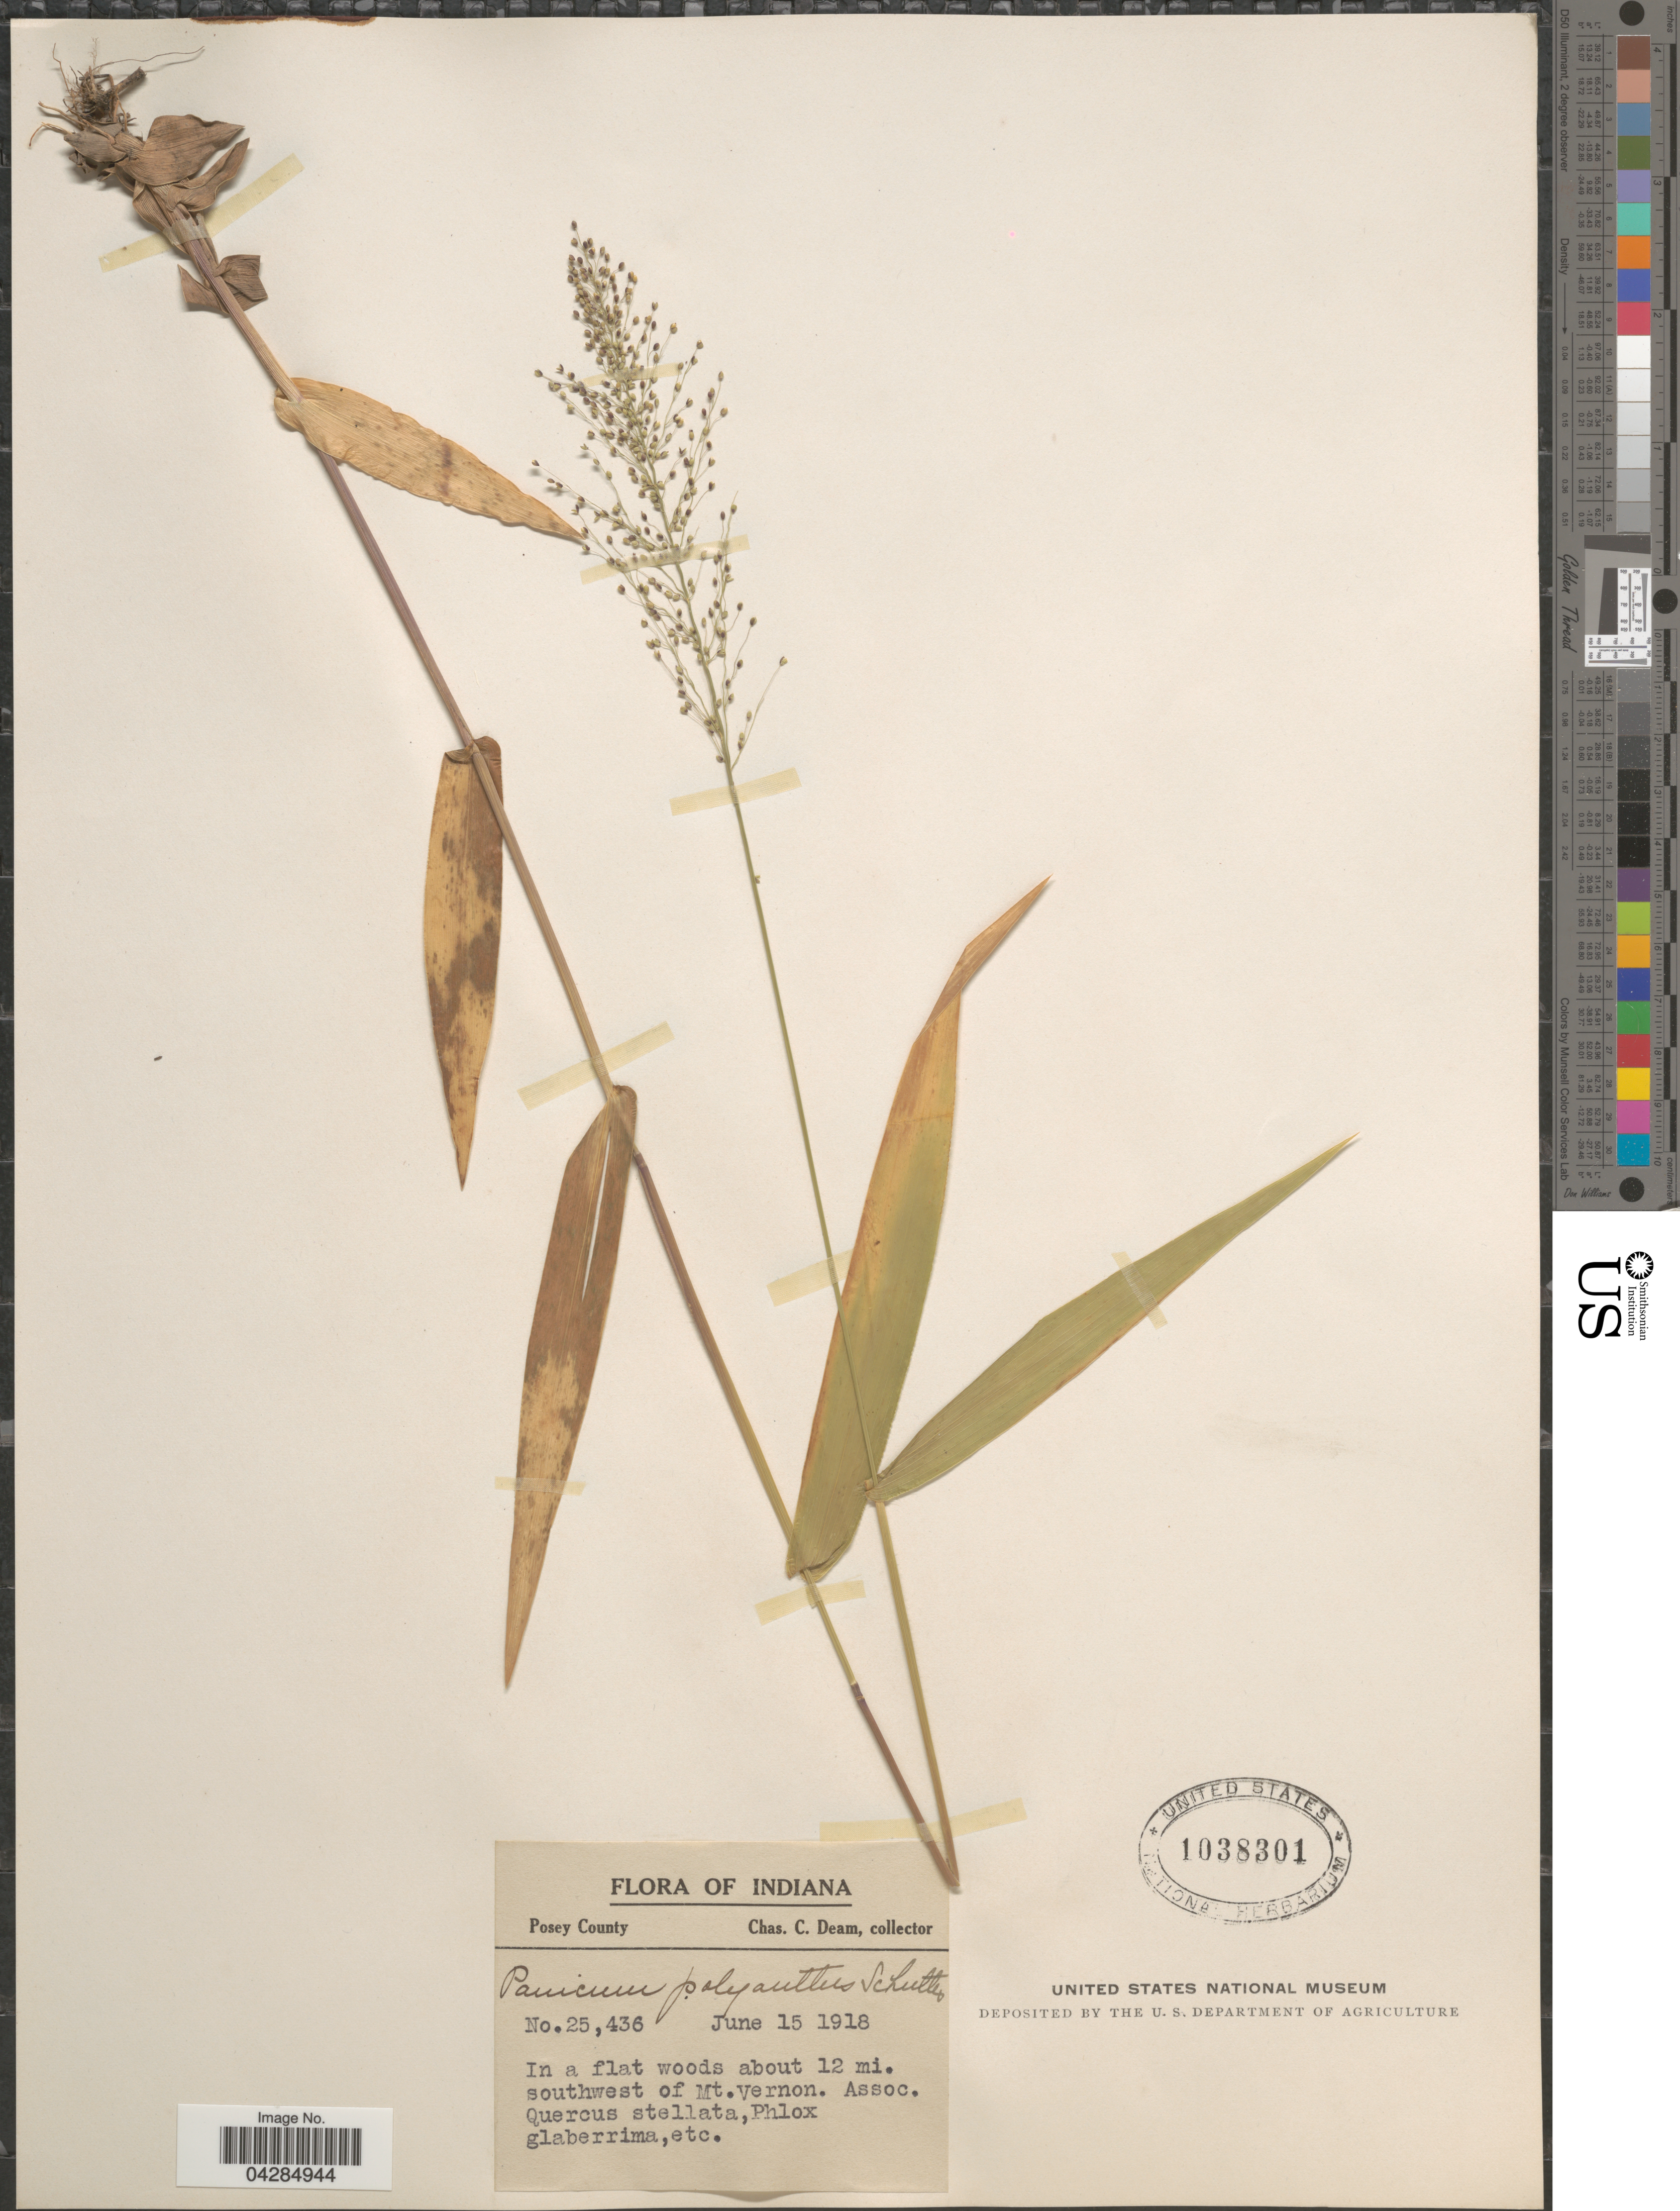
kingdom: Plantae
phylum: Tracheophyta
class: Liliopsida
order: Poales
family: Poaceae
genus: Dichanthelium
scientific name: Dichanthelium portoricense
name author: (Desv. ex Ham.) B.F. Hansen & Wunderlin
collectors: C. C. Deam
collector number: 25436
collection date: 1918-06-15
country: United States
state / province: Indiana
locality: Posey County. About 12 mi. southwest of Mt. Vernon.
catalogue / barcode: US 1038301